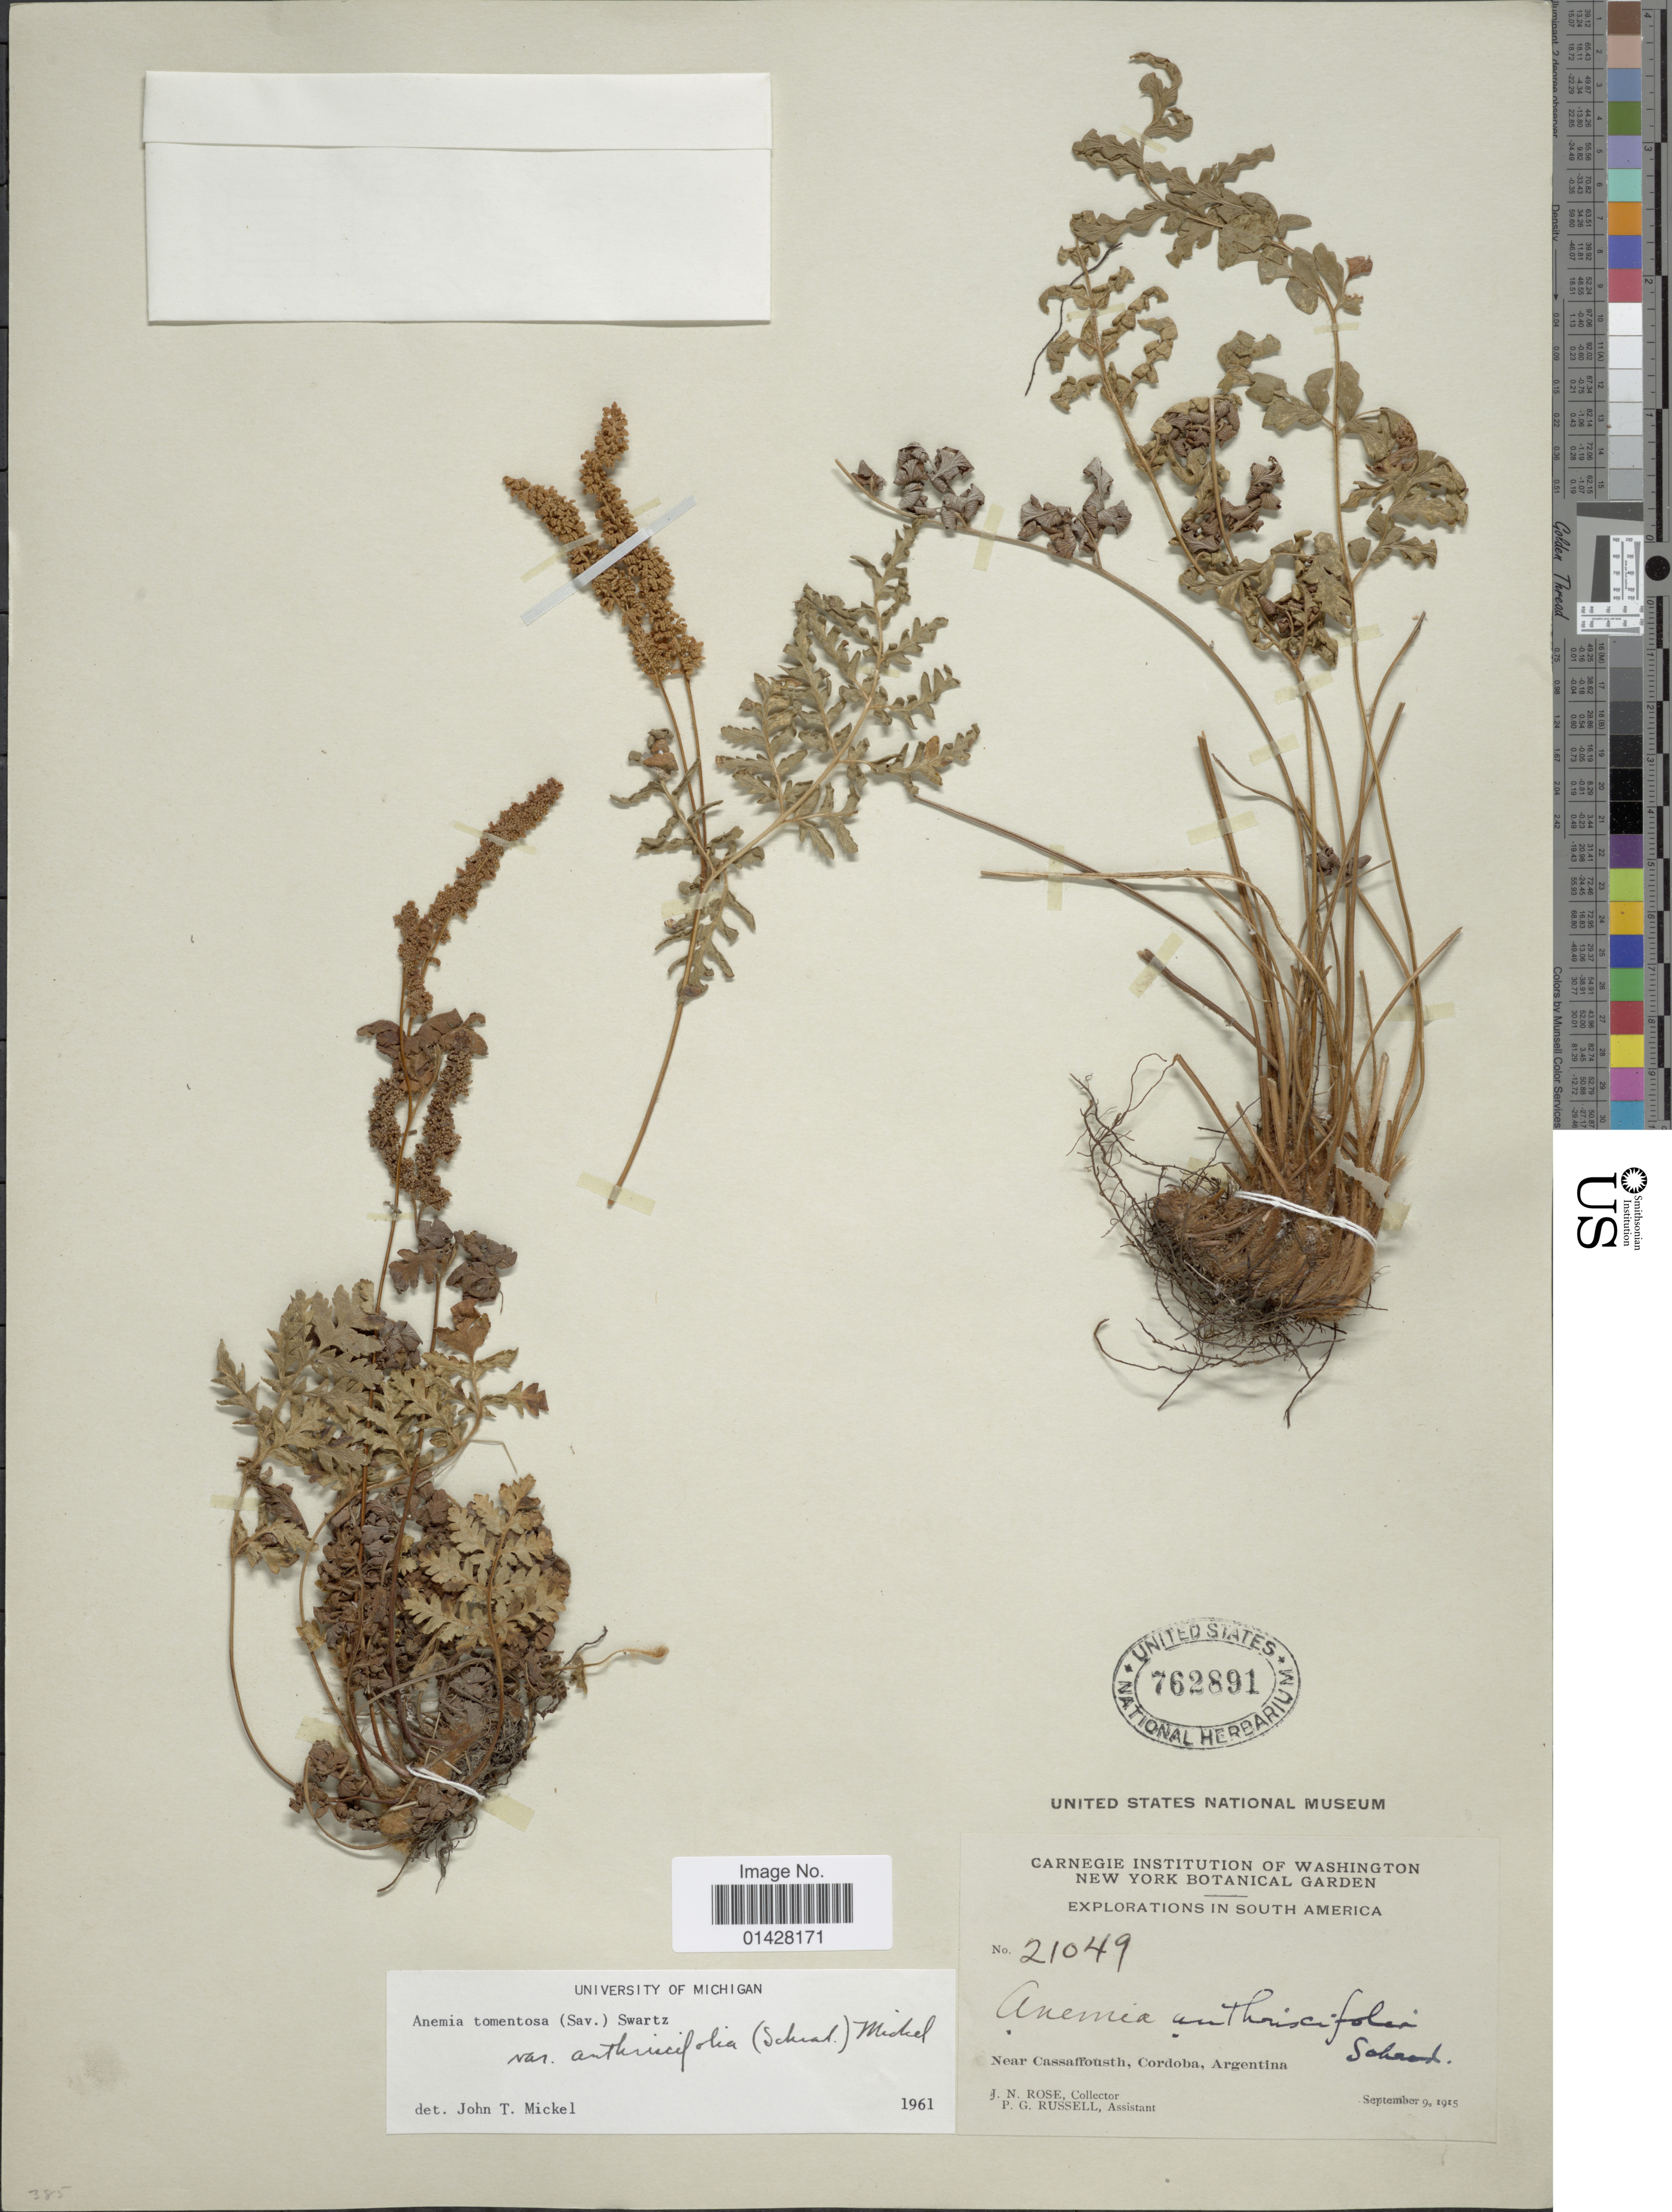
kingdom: Plantae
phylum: Tracheophyta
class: Polypodiopsida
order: Schizaeales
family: Anemiaceae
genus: Anemia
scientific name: Anemia tomentosa var. anthriscifolia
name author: (Schrad.) Mickel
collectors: J. N. Rose & P. G. Russell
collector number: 21049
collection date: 1915-09-09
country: Argentina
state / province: Cordoba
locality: Near Cassaffousth, Cordoba, Argentina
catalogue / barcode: US 762891